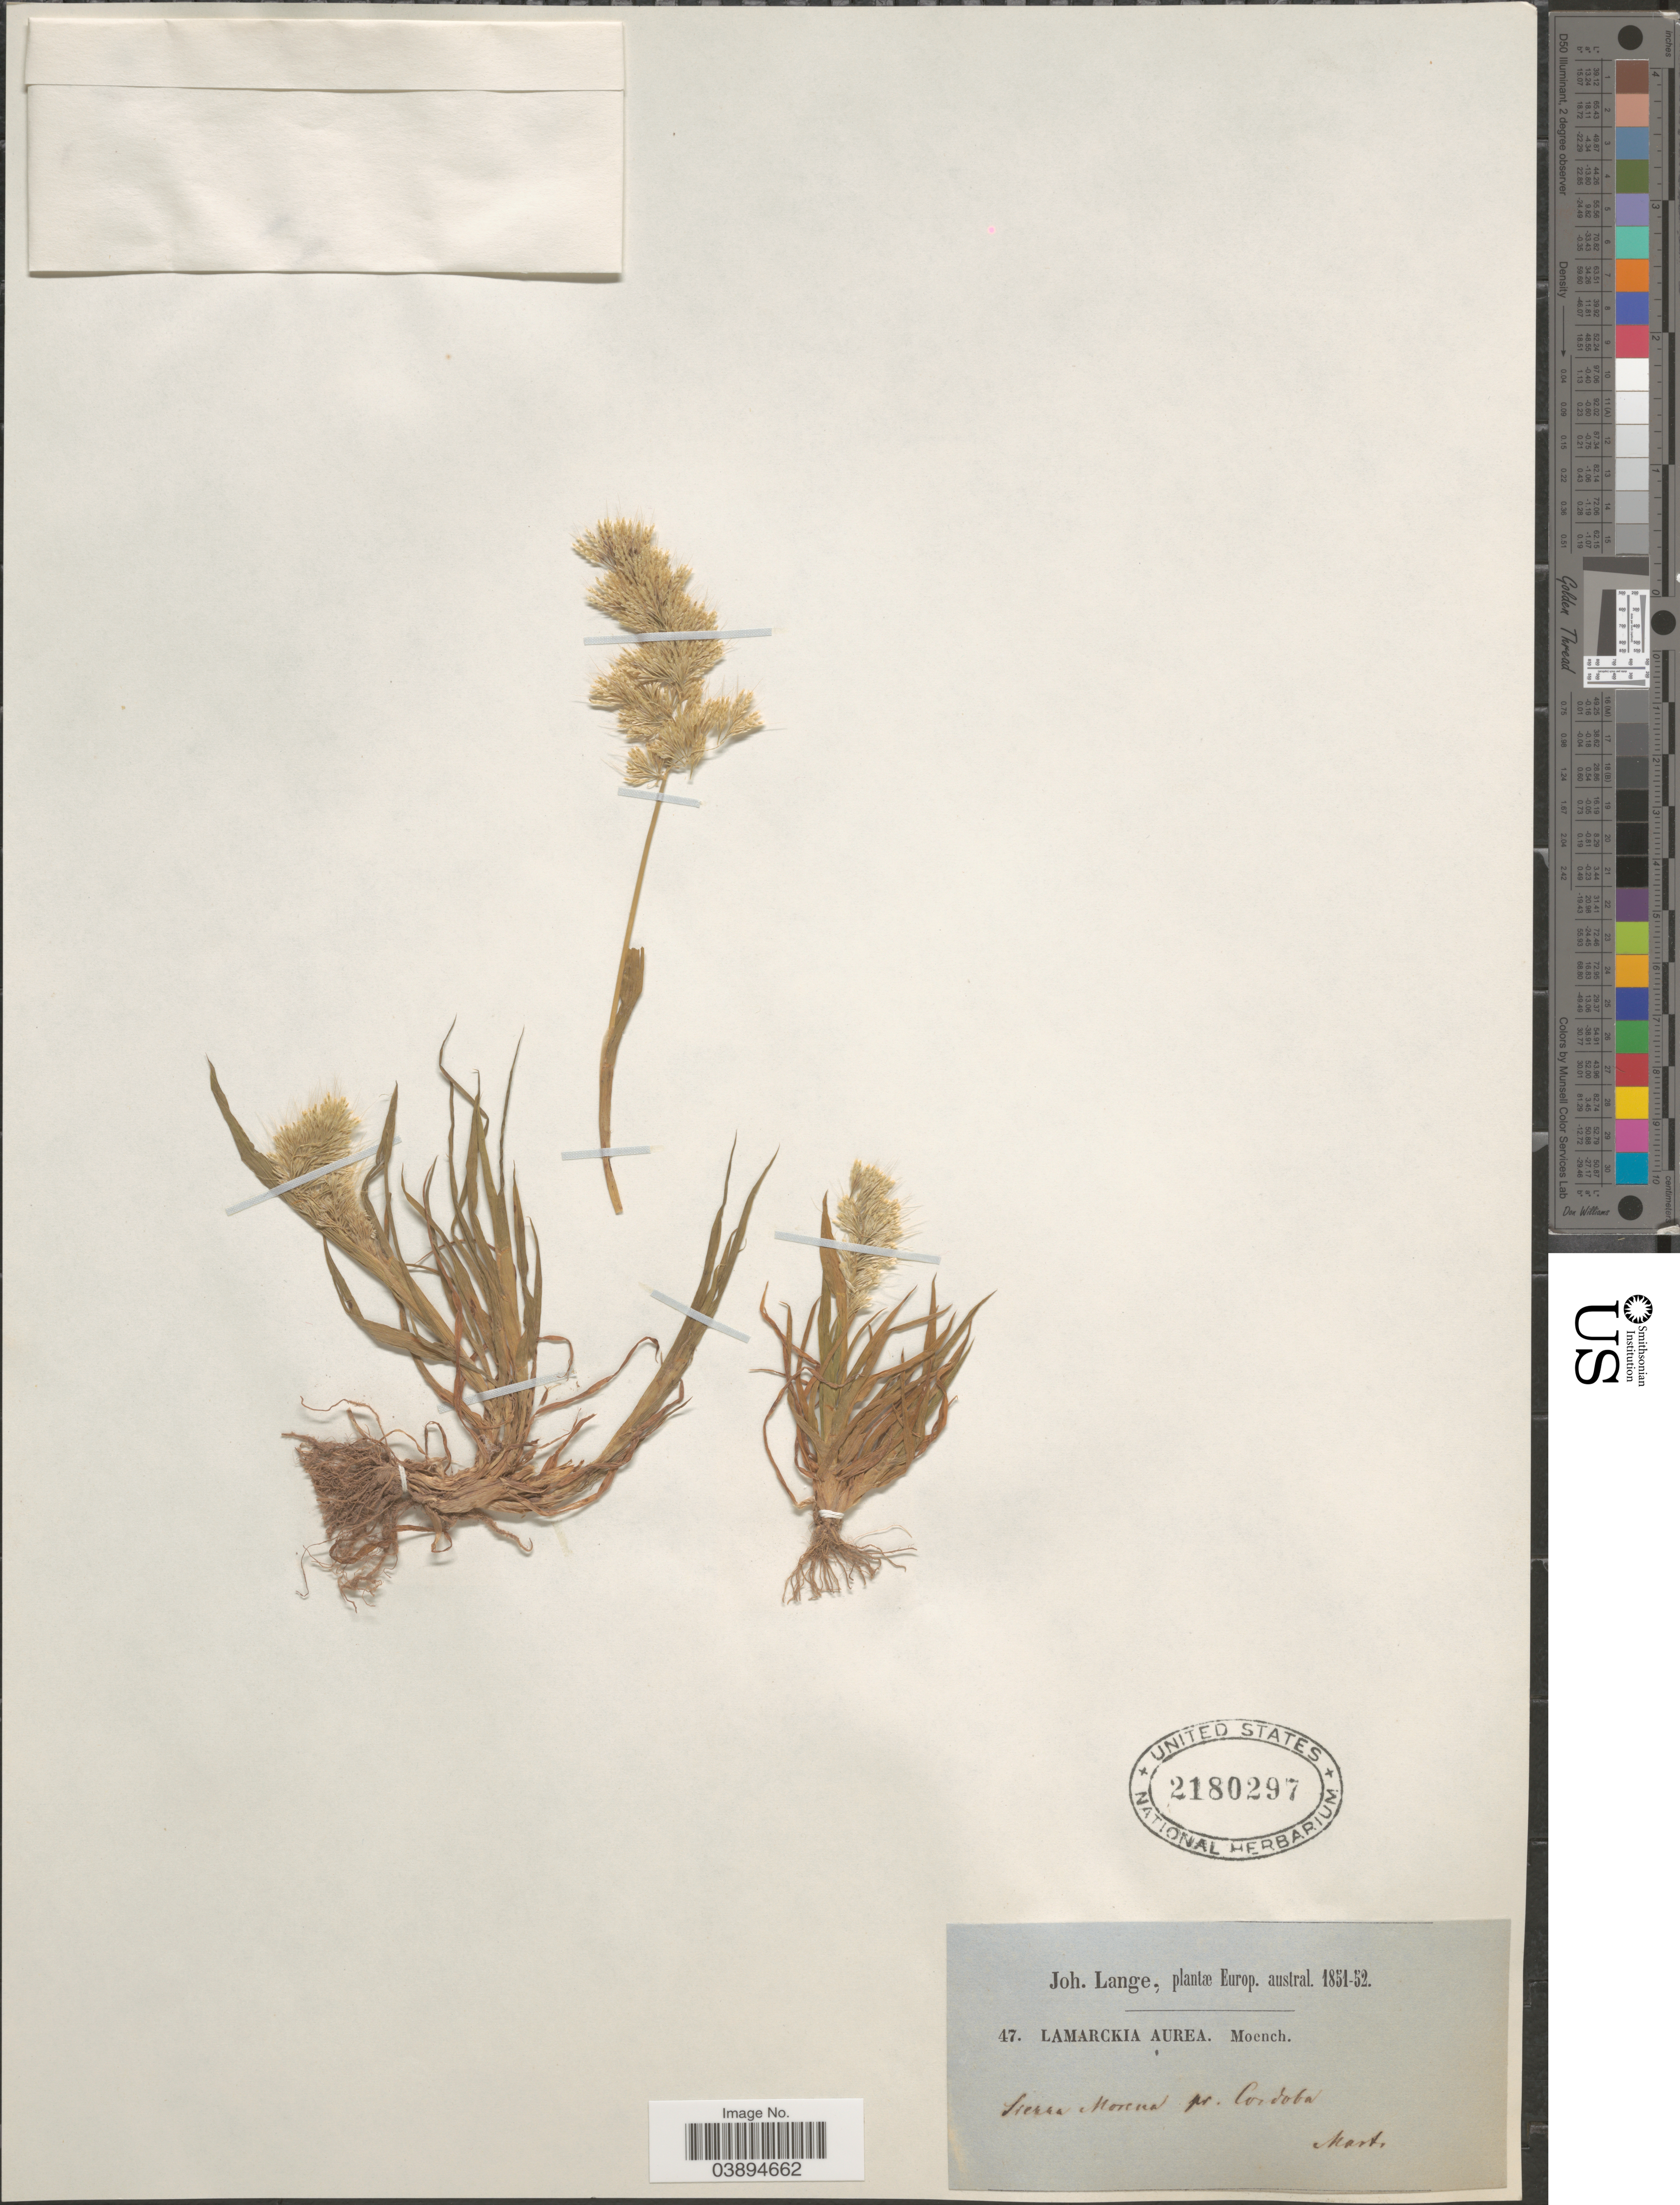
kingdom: Plantae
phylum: Tracheophyta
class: Liliopsida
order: Poales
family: Poaceae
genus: Lamarckia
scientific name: Lamarckia aurea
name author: (L.) Moench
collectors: J. Lange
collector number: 47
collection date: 1851-03/1852-03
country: Spain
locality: Europ. austral. Sierra Moreno pr. Cordoba.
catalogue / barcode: US 2180297